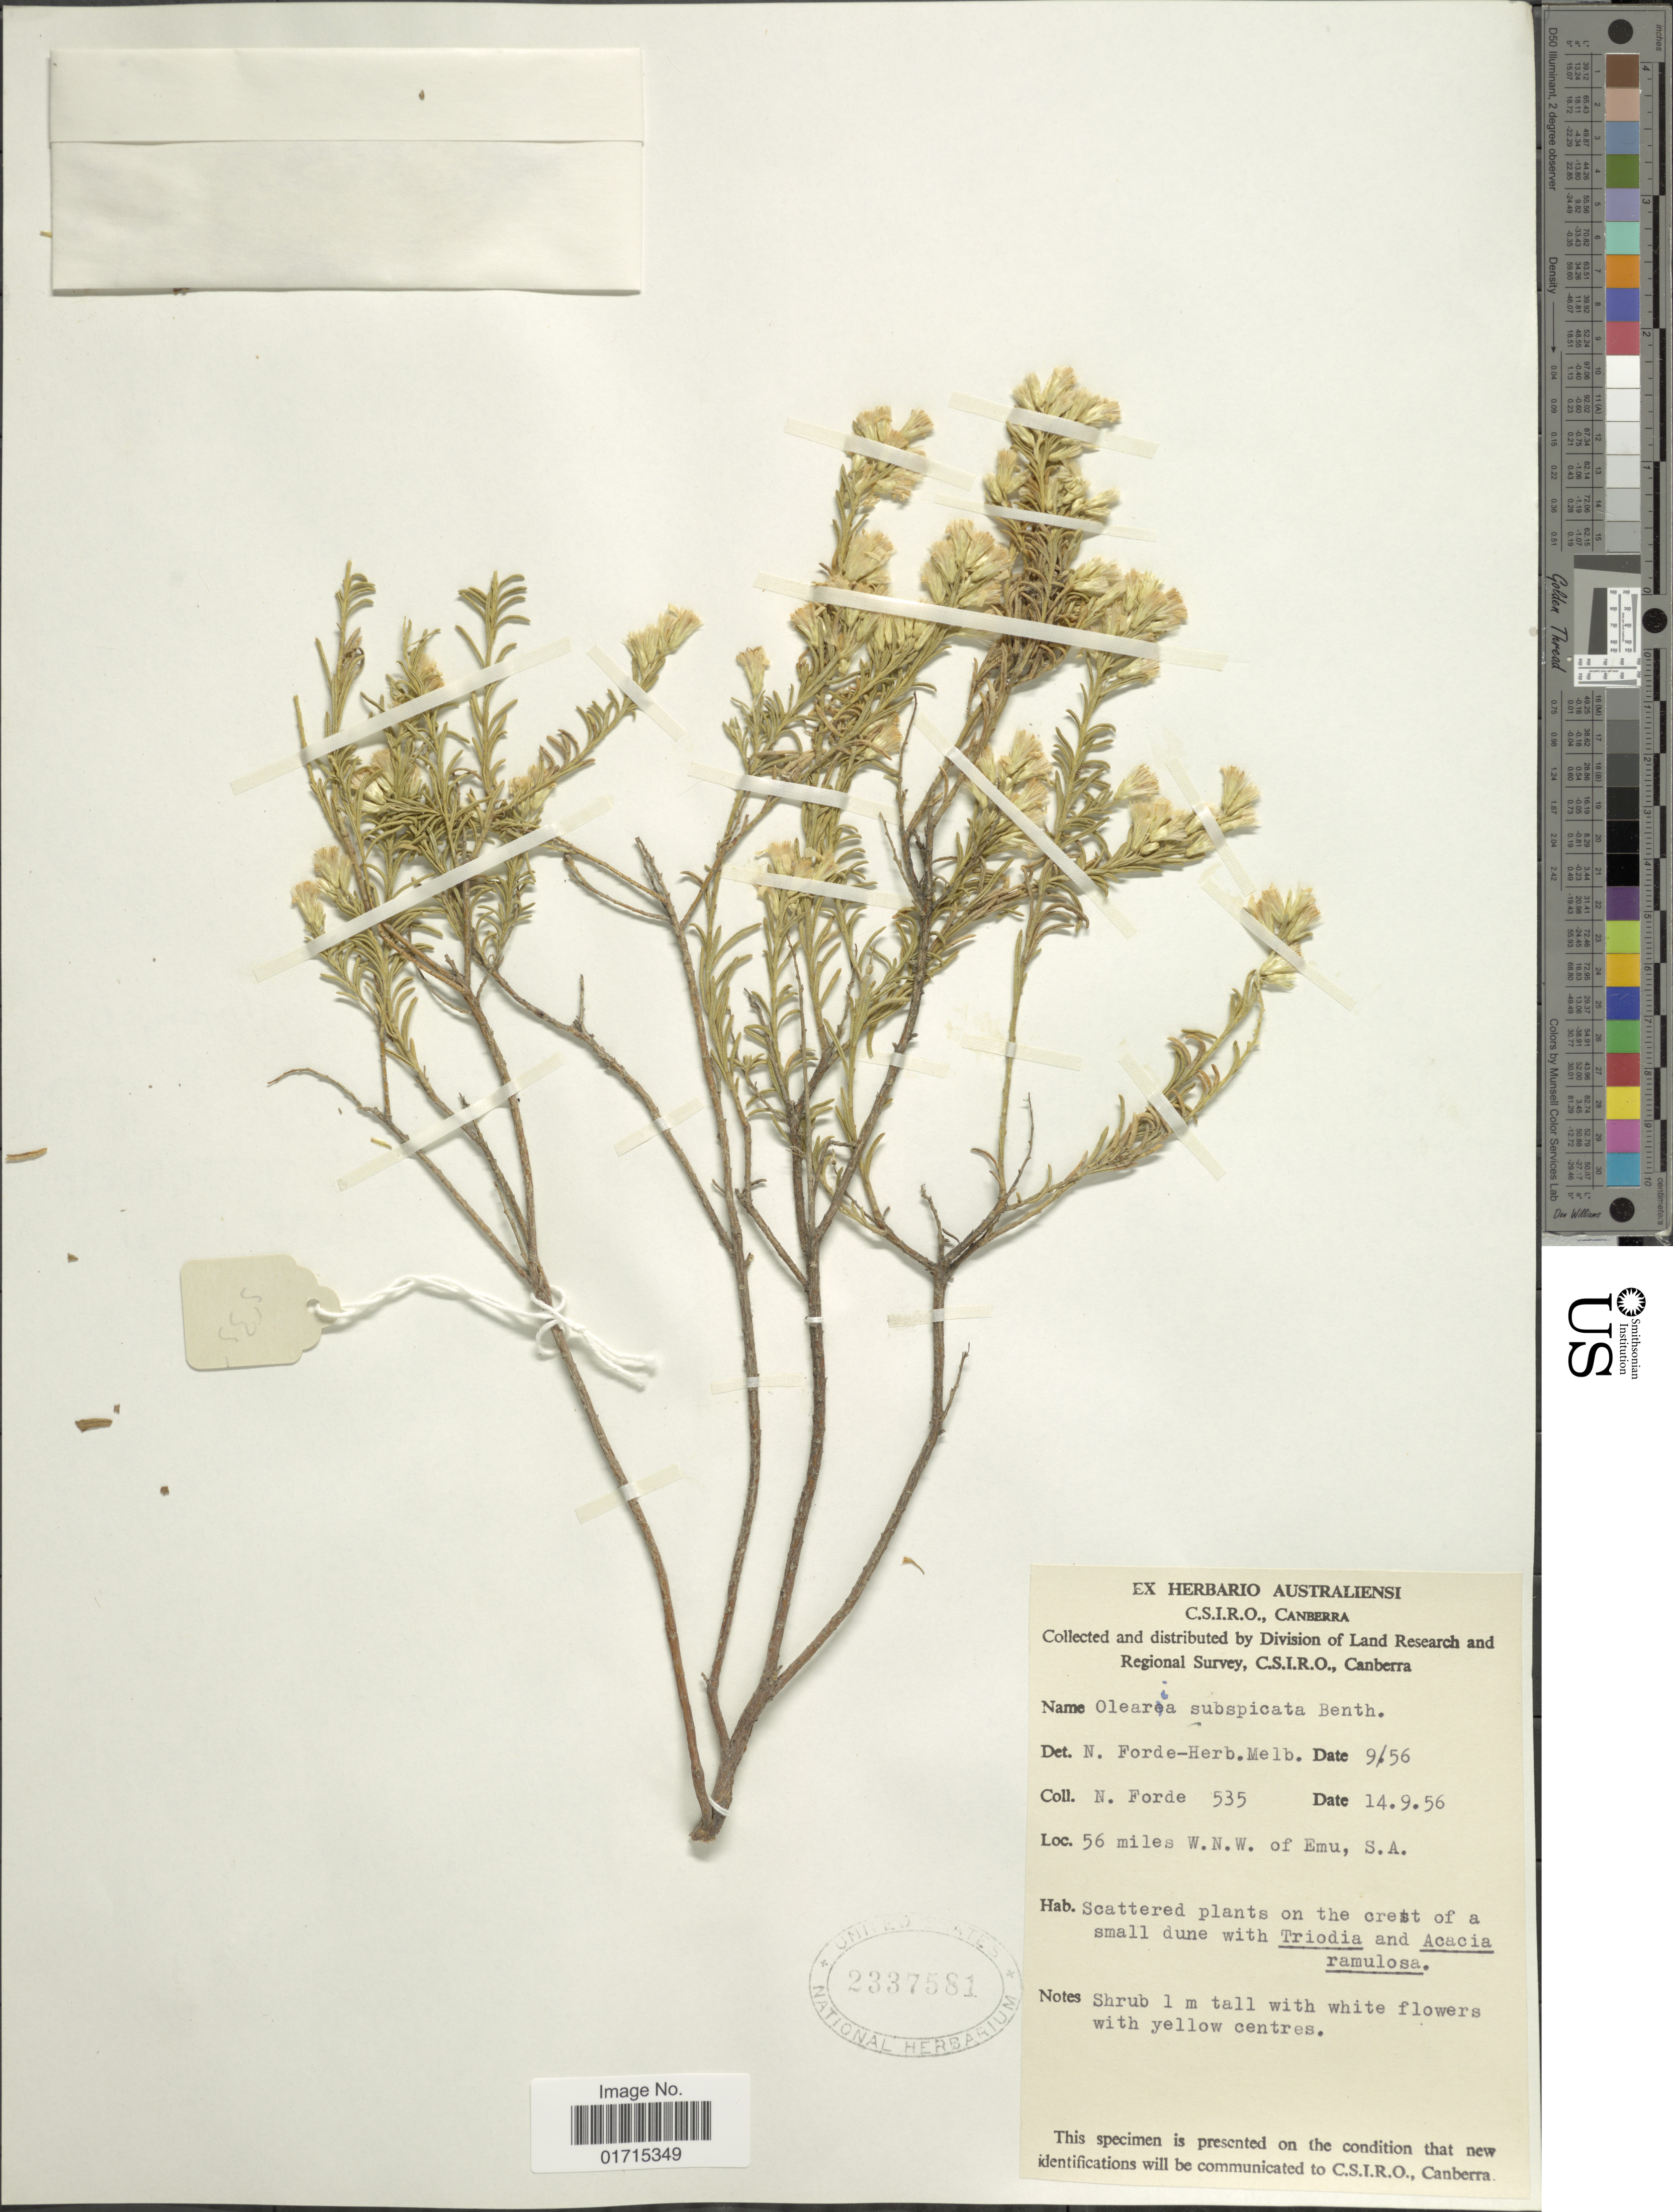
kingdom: Plantae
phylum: Tracheophyta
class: Magnoliopsida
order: Asterales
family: Asteraceae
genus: Olearia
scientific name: Olearia subspicata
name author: (Hook.) Benth.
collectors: N. Forde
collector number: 535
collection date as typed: Transcribed d/m/y: 14/9/56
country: Australia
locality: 56 miles W. N. W. of Emu,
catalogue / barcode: US 2337581